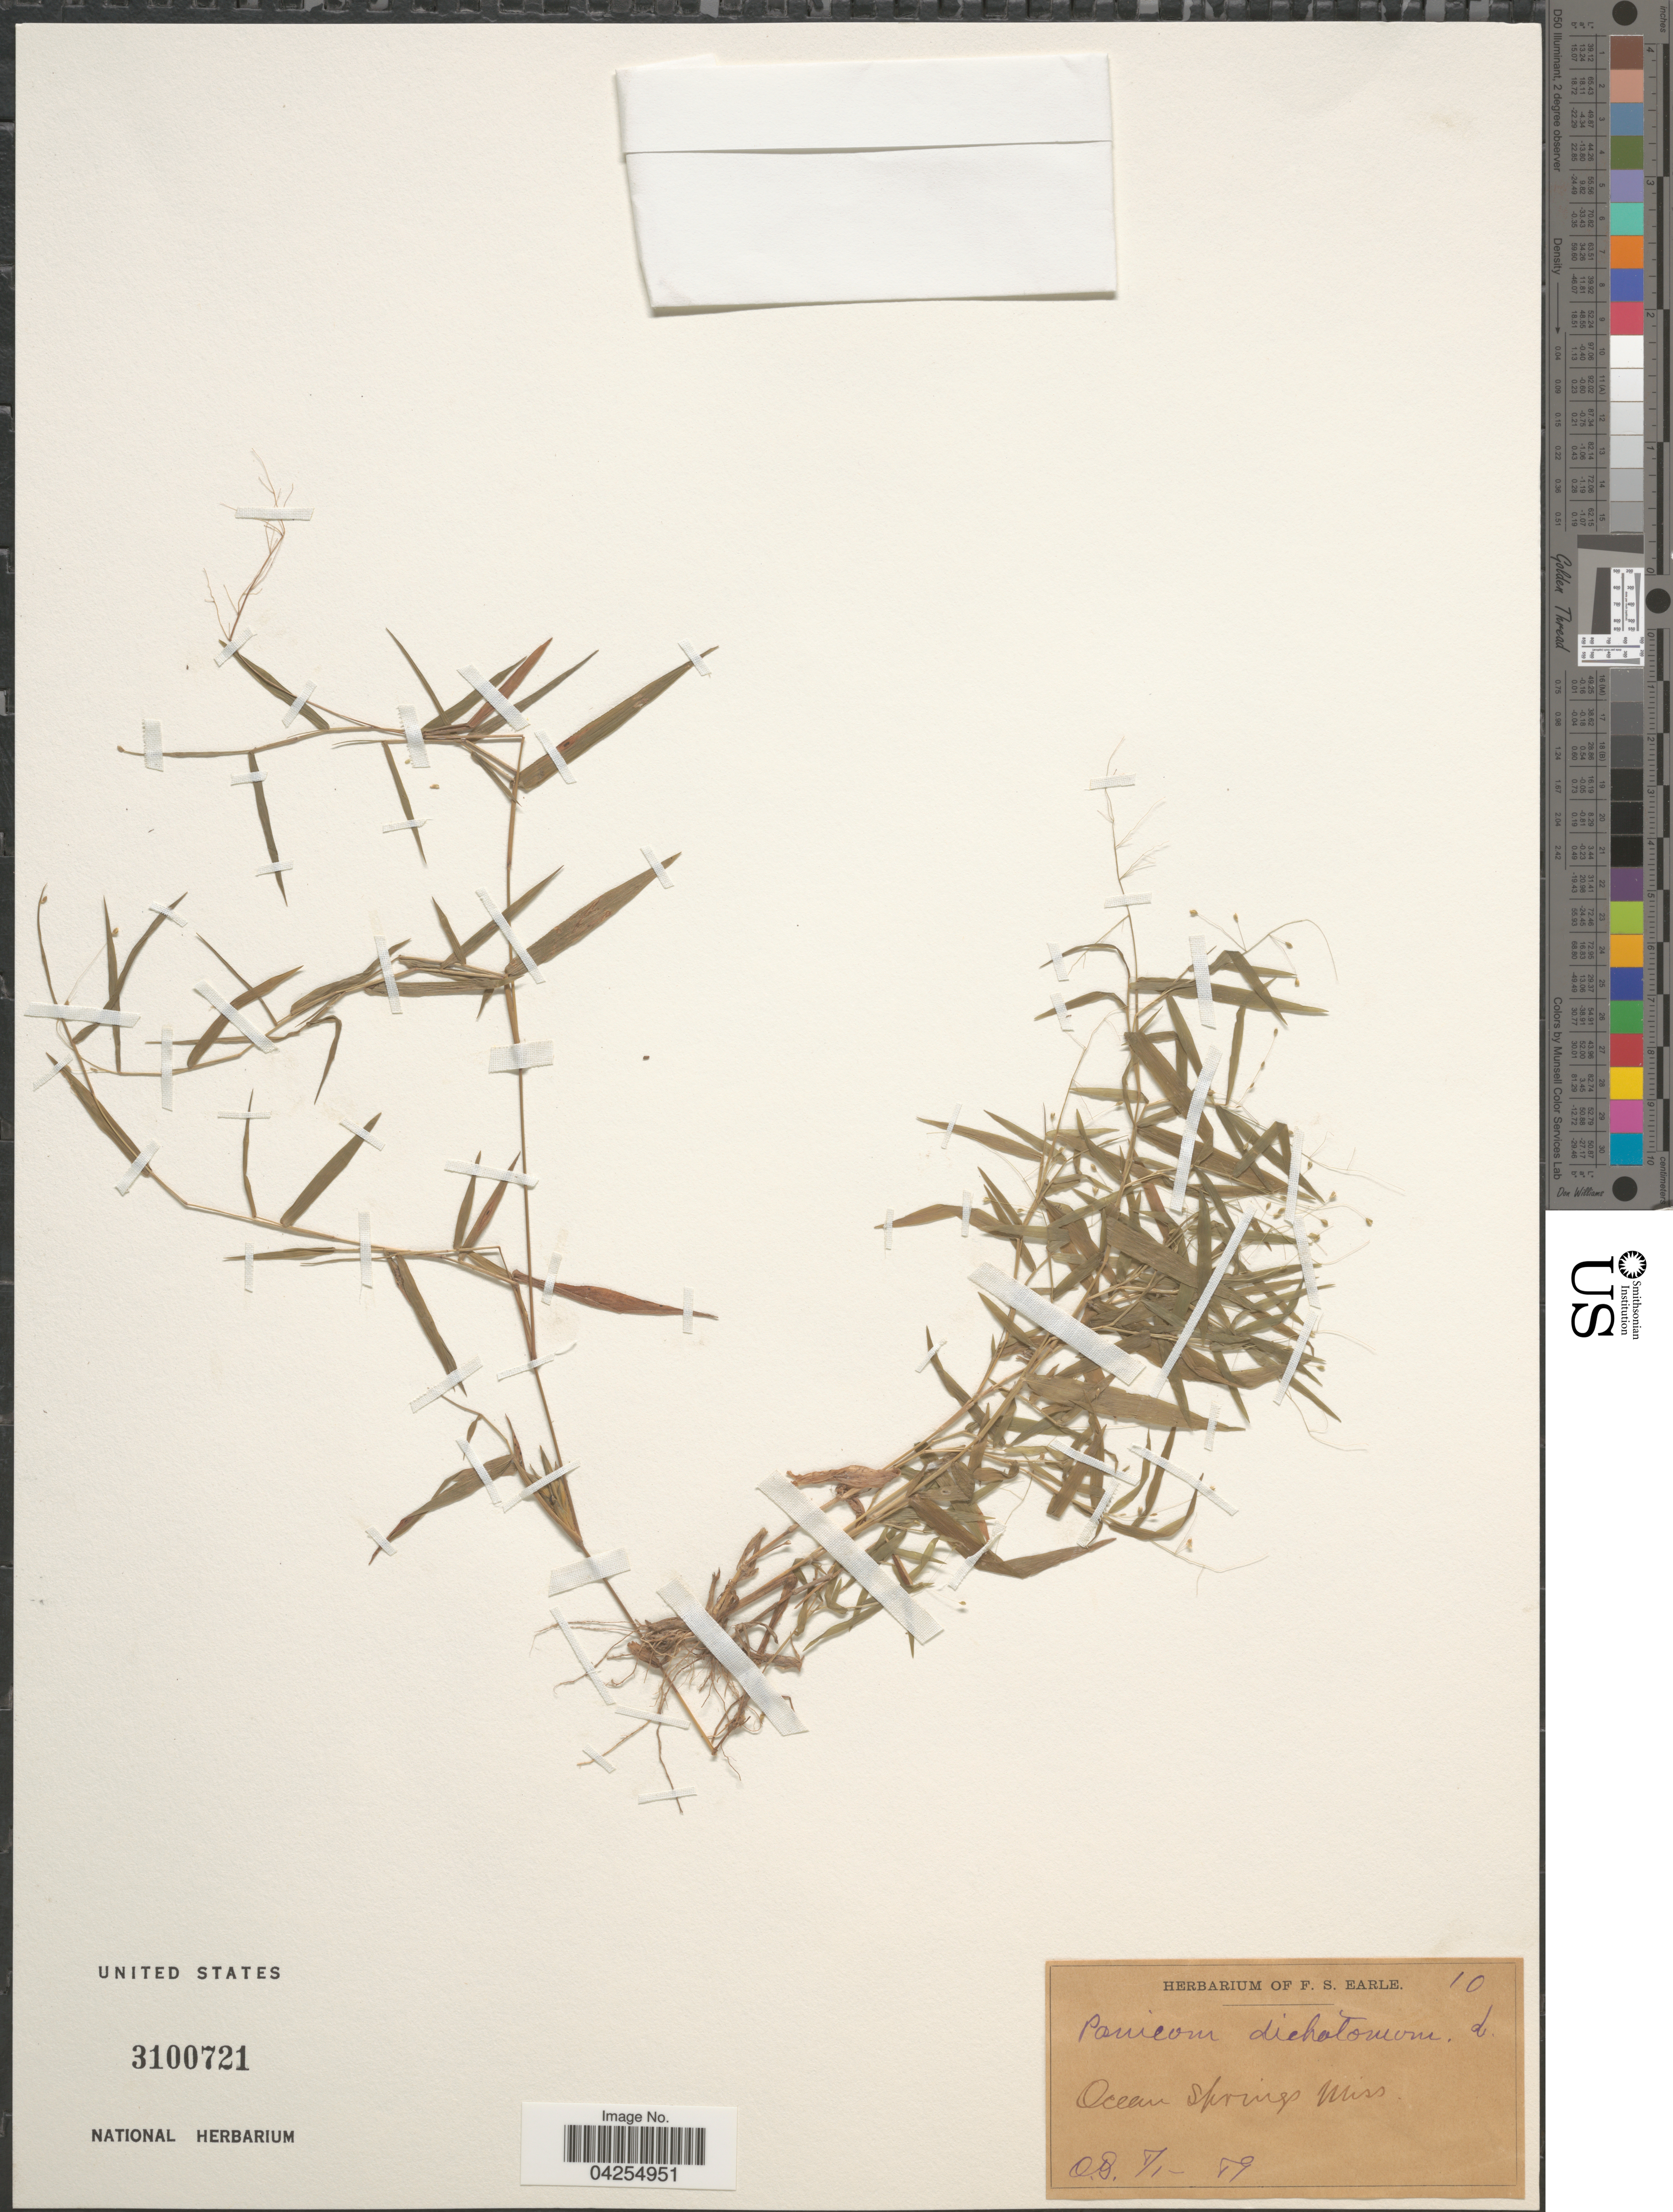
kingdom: Plantae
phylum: Tracheophyta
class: Liliopsida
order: Poales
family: Poaceae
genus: Dichanthelium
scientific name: Dichanthelium dichotomum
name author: (L.) Gould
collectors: O. D.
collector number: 10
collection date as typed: Transcribed d/m/y: 1/8/89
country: United States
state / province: Mississippi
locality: Ocean Springs.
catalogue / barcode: US 3100721